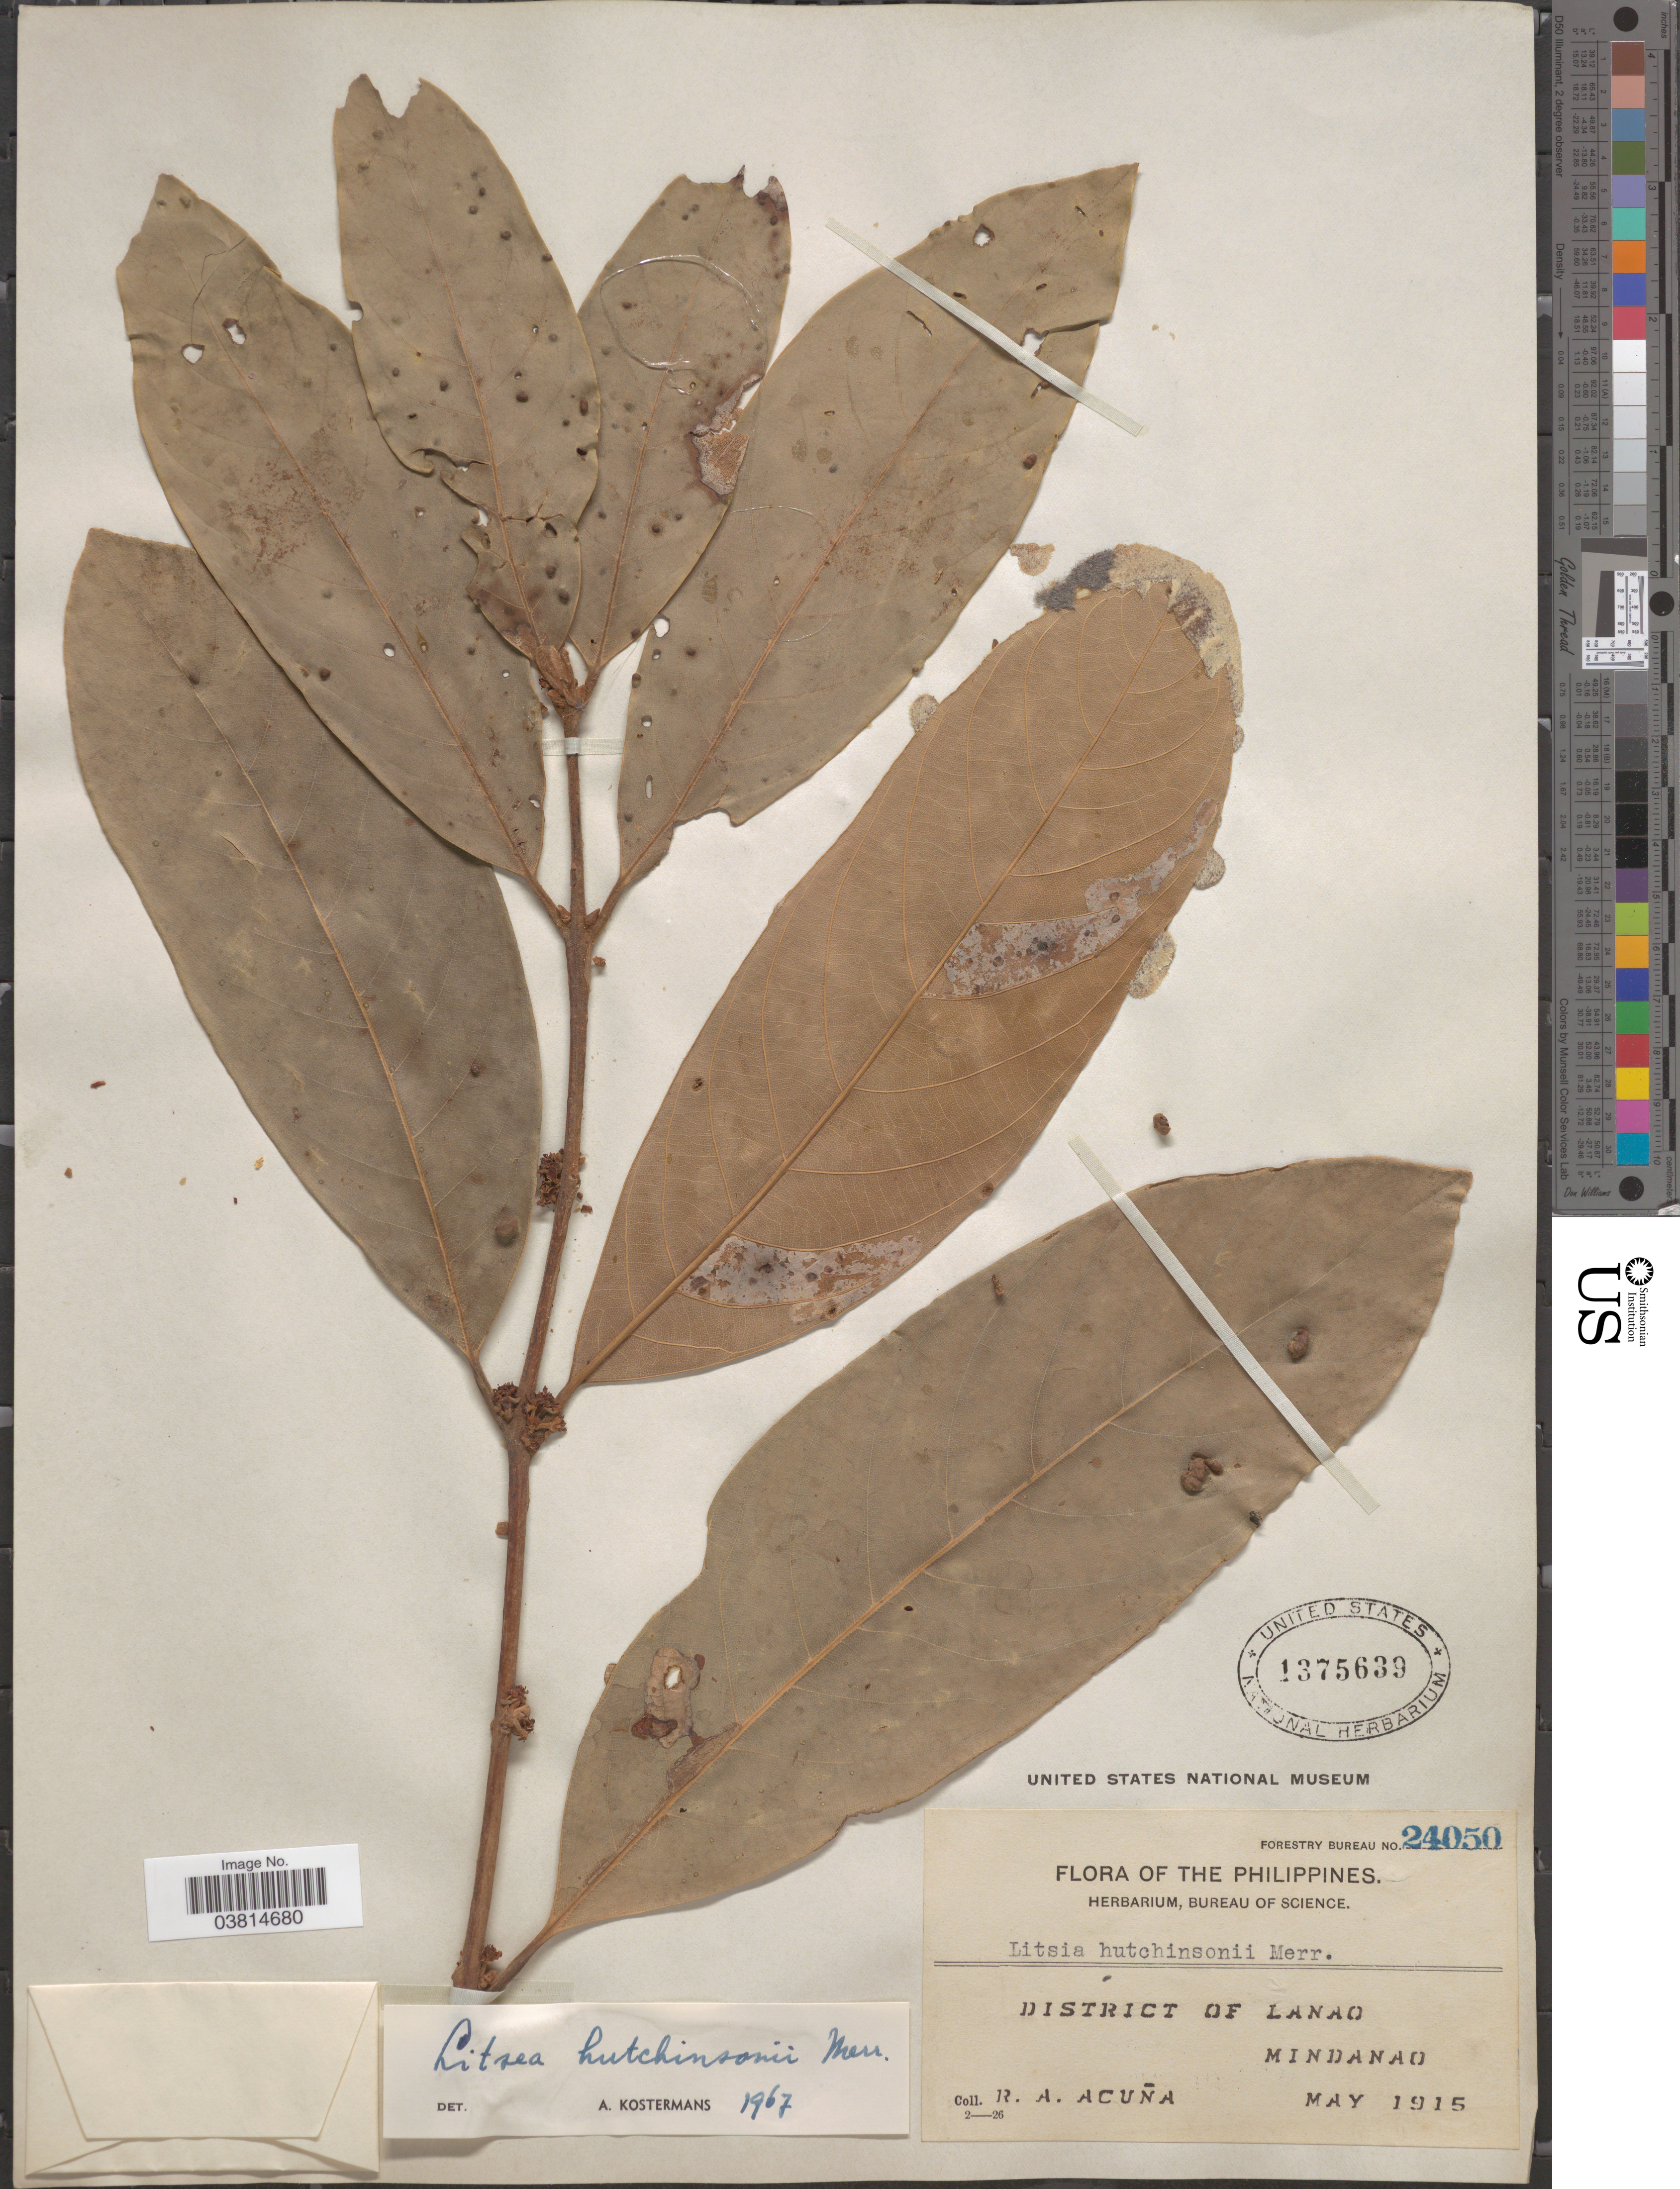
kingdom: Plantae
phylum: Tracheophyta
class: Magnoliopsida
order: Laurales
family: Lauraceae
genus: Litsea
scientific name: Litsea hutchinsonii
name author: Merr.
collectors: R. A. Acuña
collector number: Forestry Bureau 24050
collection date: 1915-05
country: Philippines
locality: District of Lanao. Mindanao.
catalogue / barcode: US 1375639